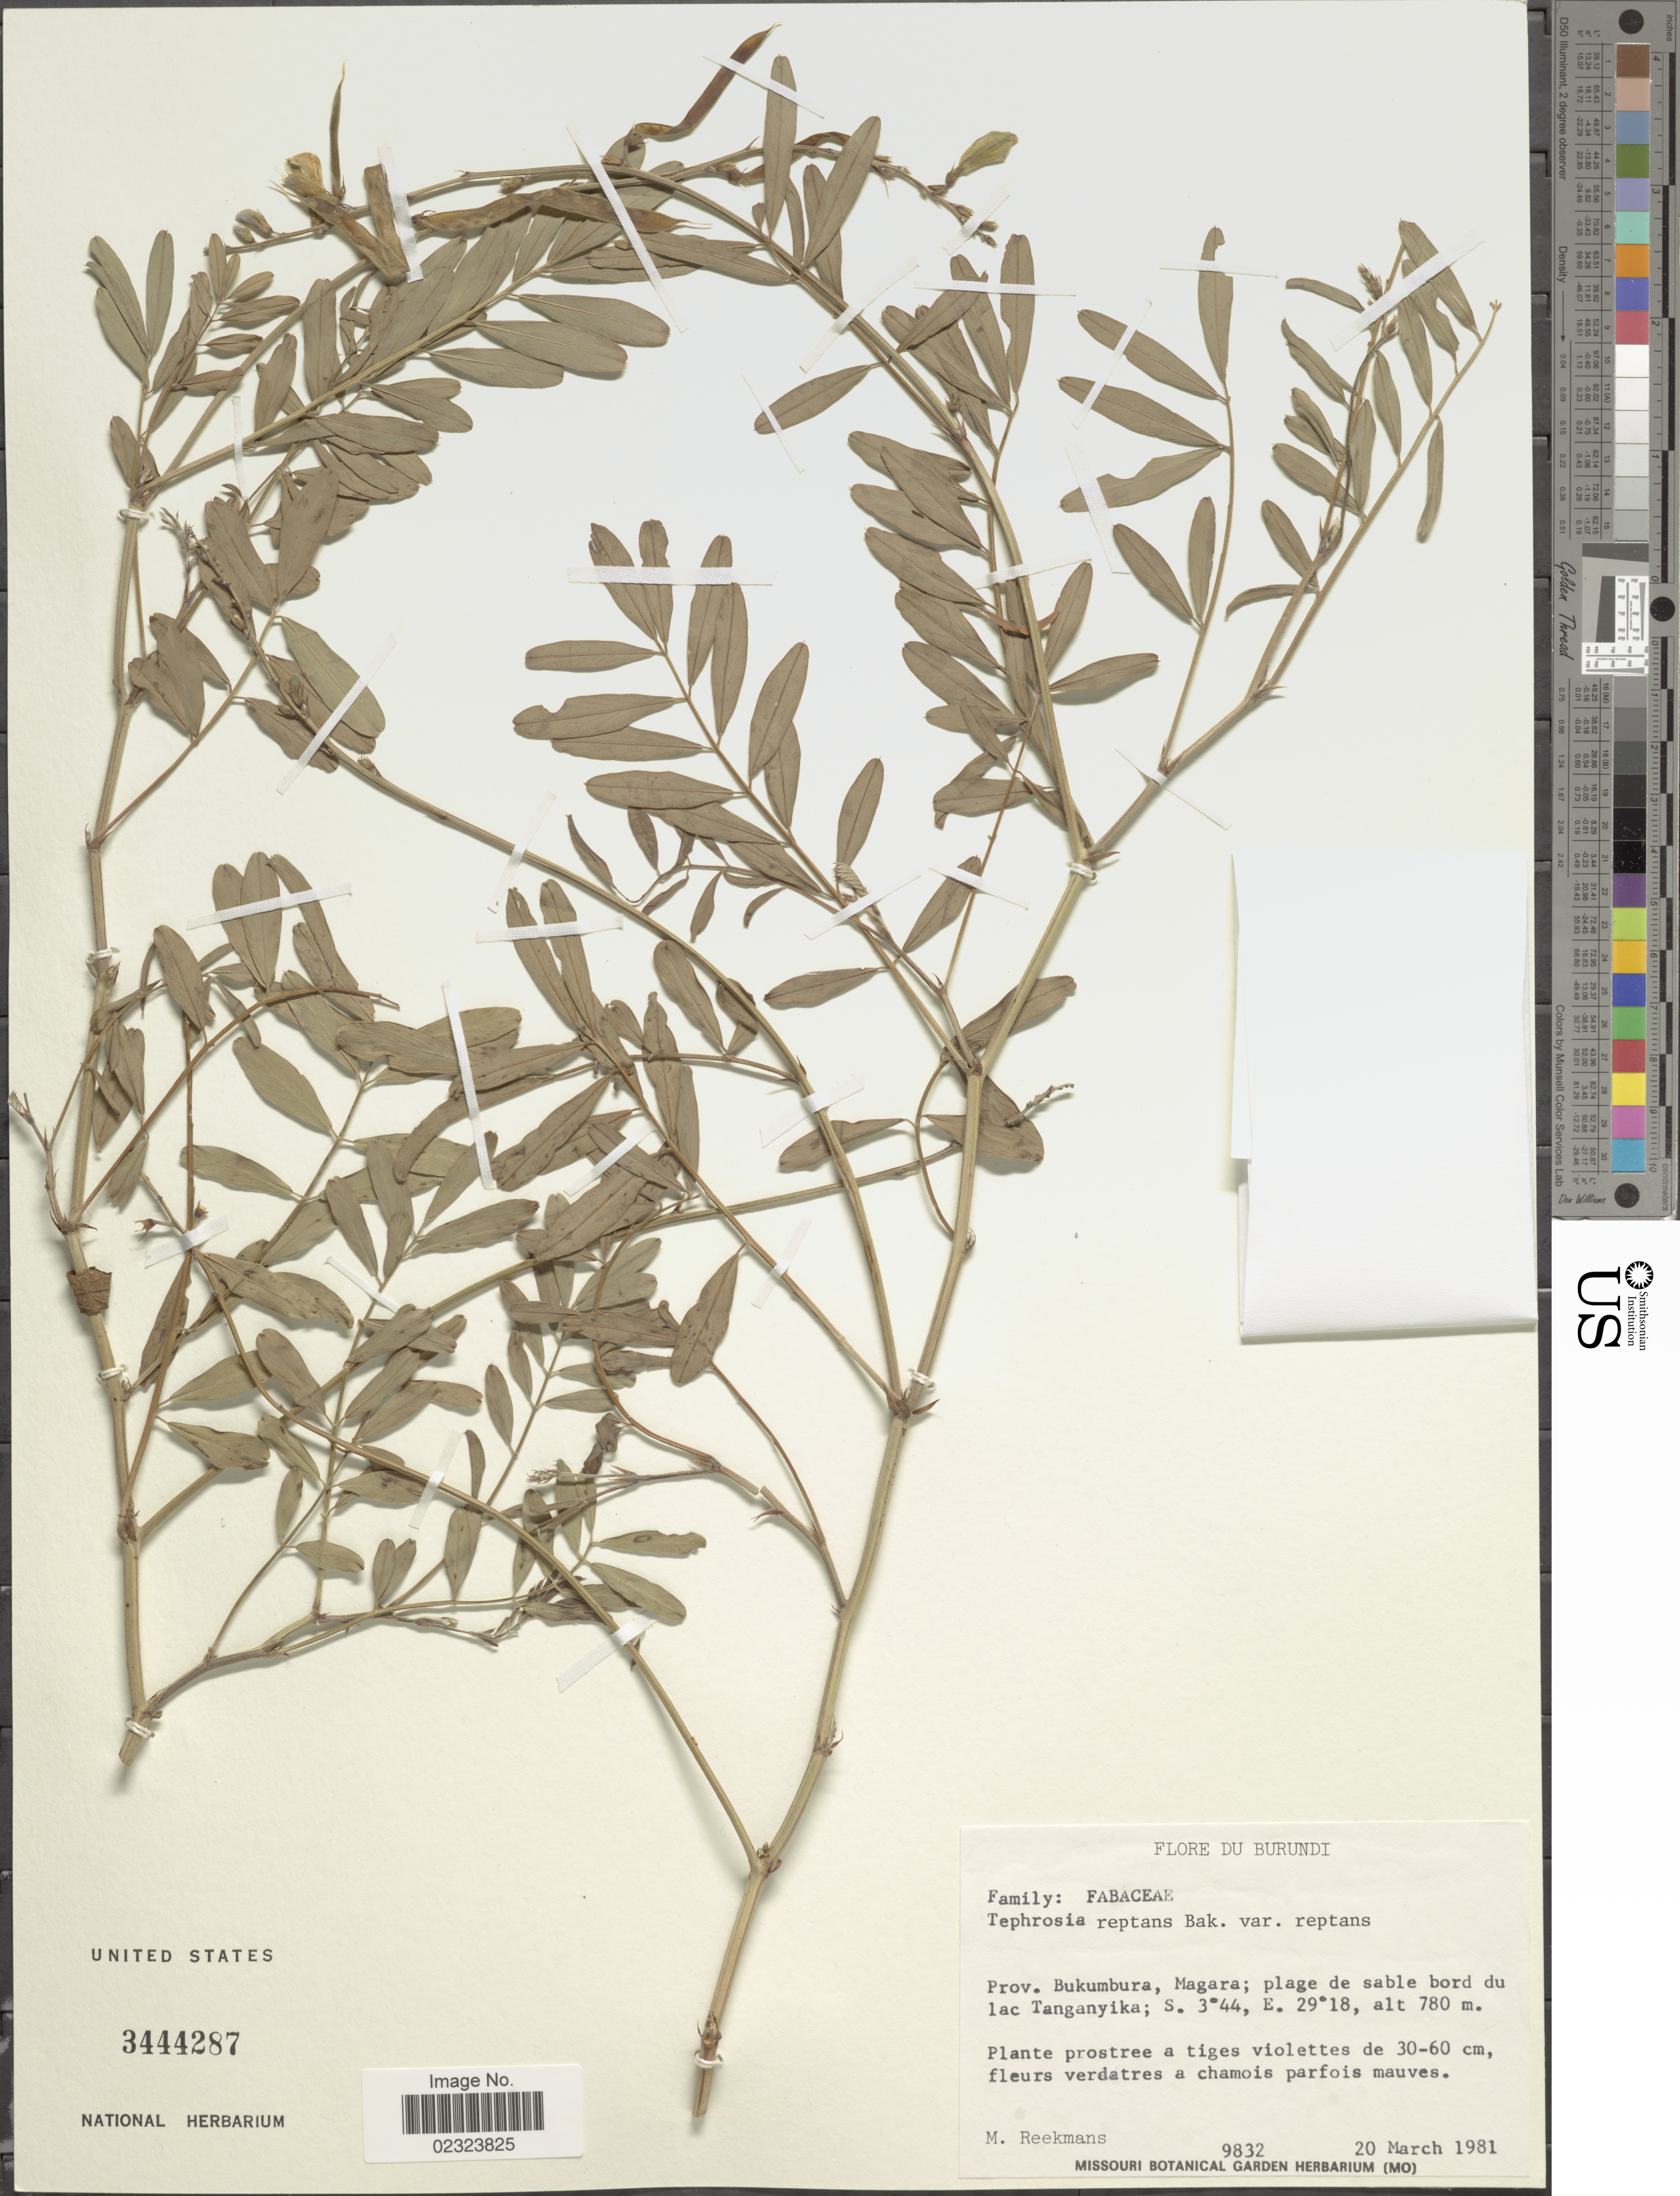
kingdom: Plantae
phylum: Tracheophyta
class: Magnoliopsida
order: Fabales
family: Fabaceae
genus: Tephrosia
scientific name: Tephrosia reptans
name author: Baker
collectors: M. Reekmans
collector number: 9832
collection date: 1981-03-20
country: Burundi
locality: Prov. Bukumbura, Magara; plage de sable bord du lac Tanganyika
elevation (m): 780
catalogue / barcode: US 3444287